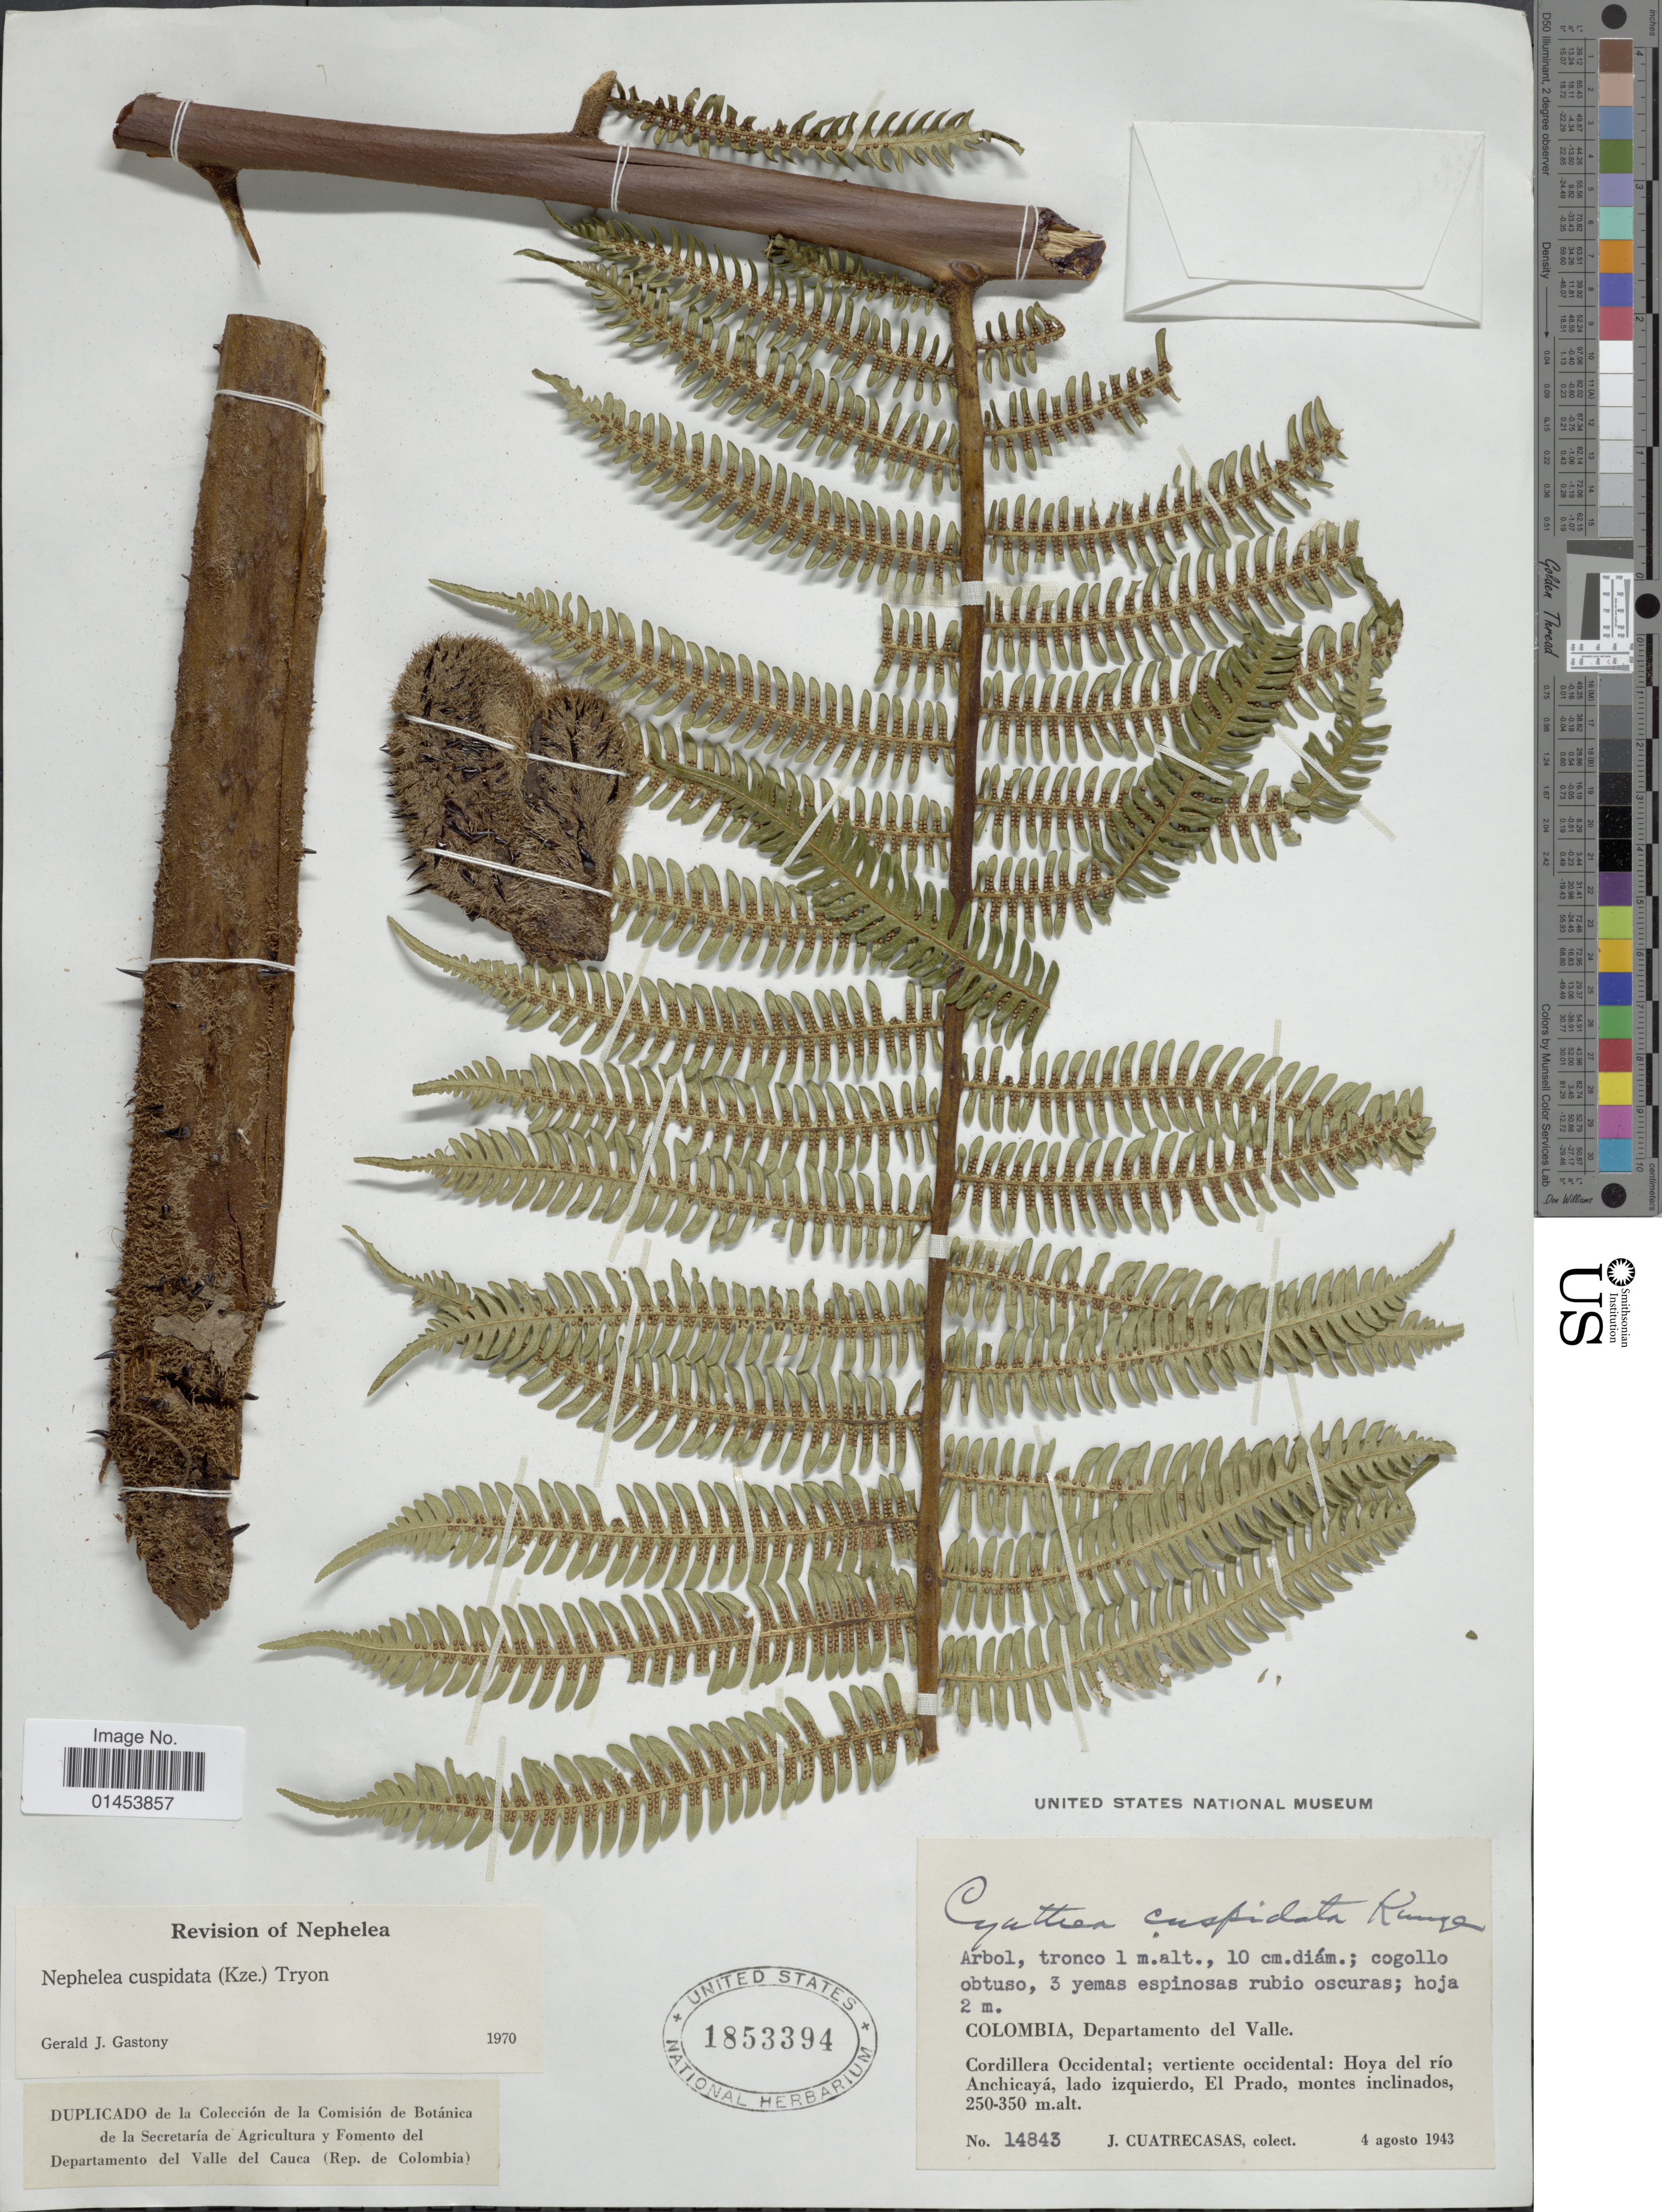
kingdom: Plantae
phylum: Tracheophyta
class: Polypodiopsida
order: Cyatheales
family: Cyatheaceae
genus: Alsophila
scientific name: Alsophila cuspidata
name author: (Kunze) D.S. Conant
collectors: J. Cuatrecasas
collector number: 14843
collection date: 1943-08-04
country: Colombia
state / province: Valle del Cauca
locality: Departamento del Valle. Cordillera Occidental; vertiente occidental: Hoya del río Anchicayá, lado izquierdo, El Prado, montes inclinados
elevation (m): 250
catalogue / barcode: US 1853394